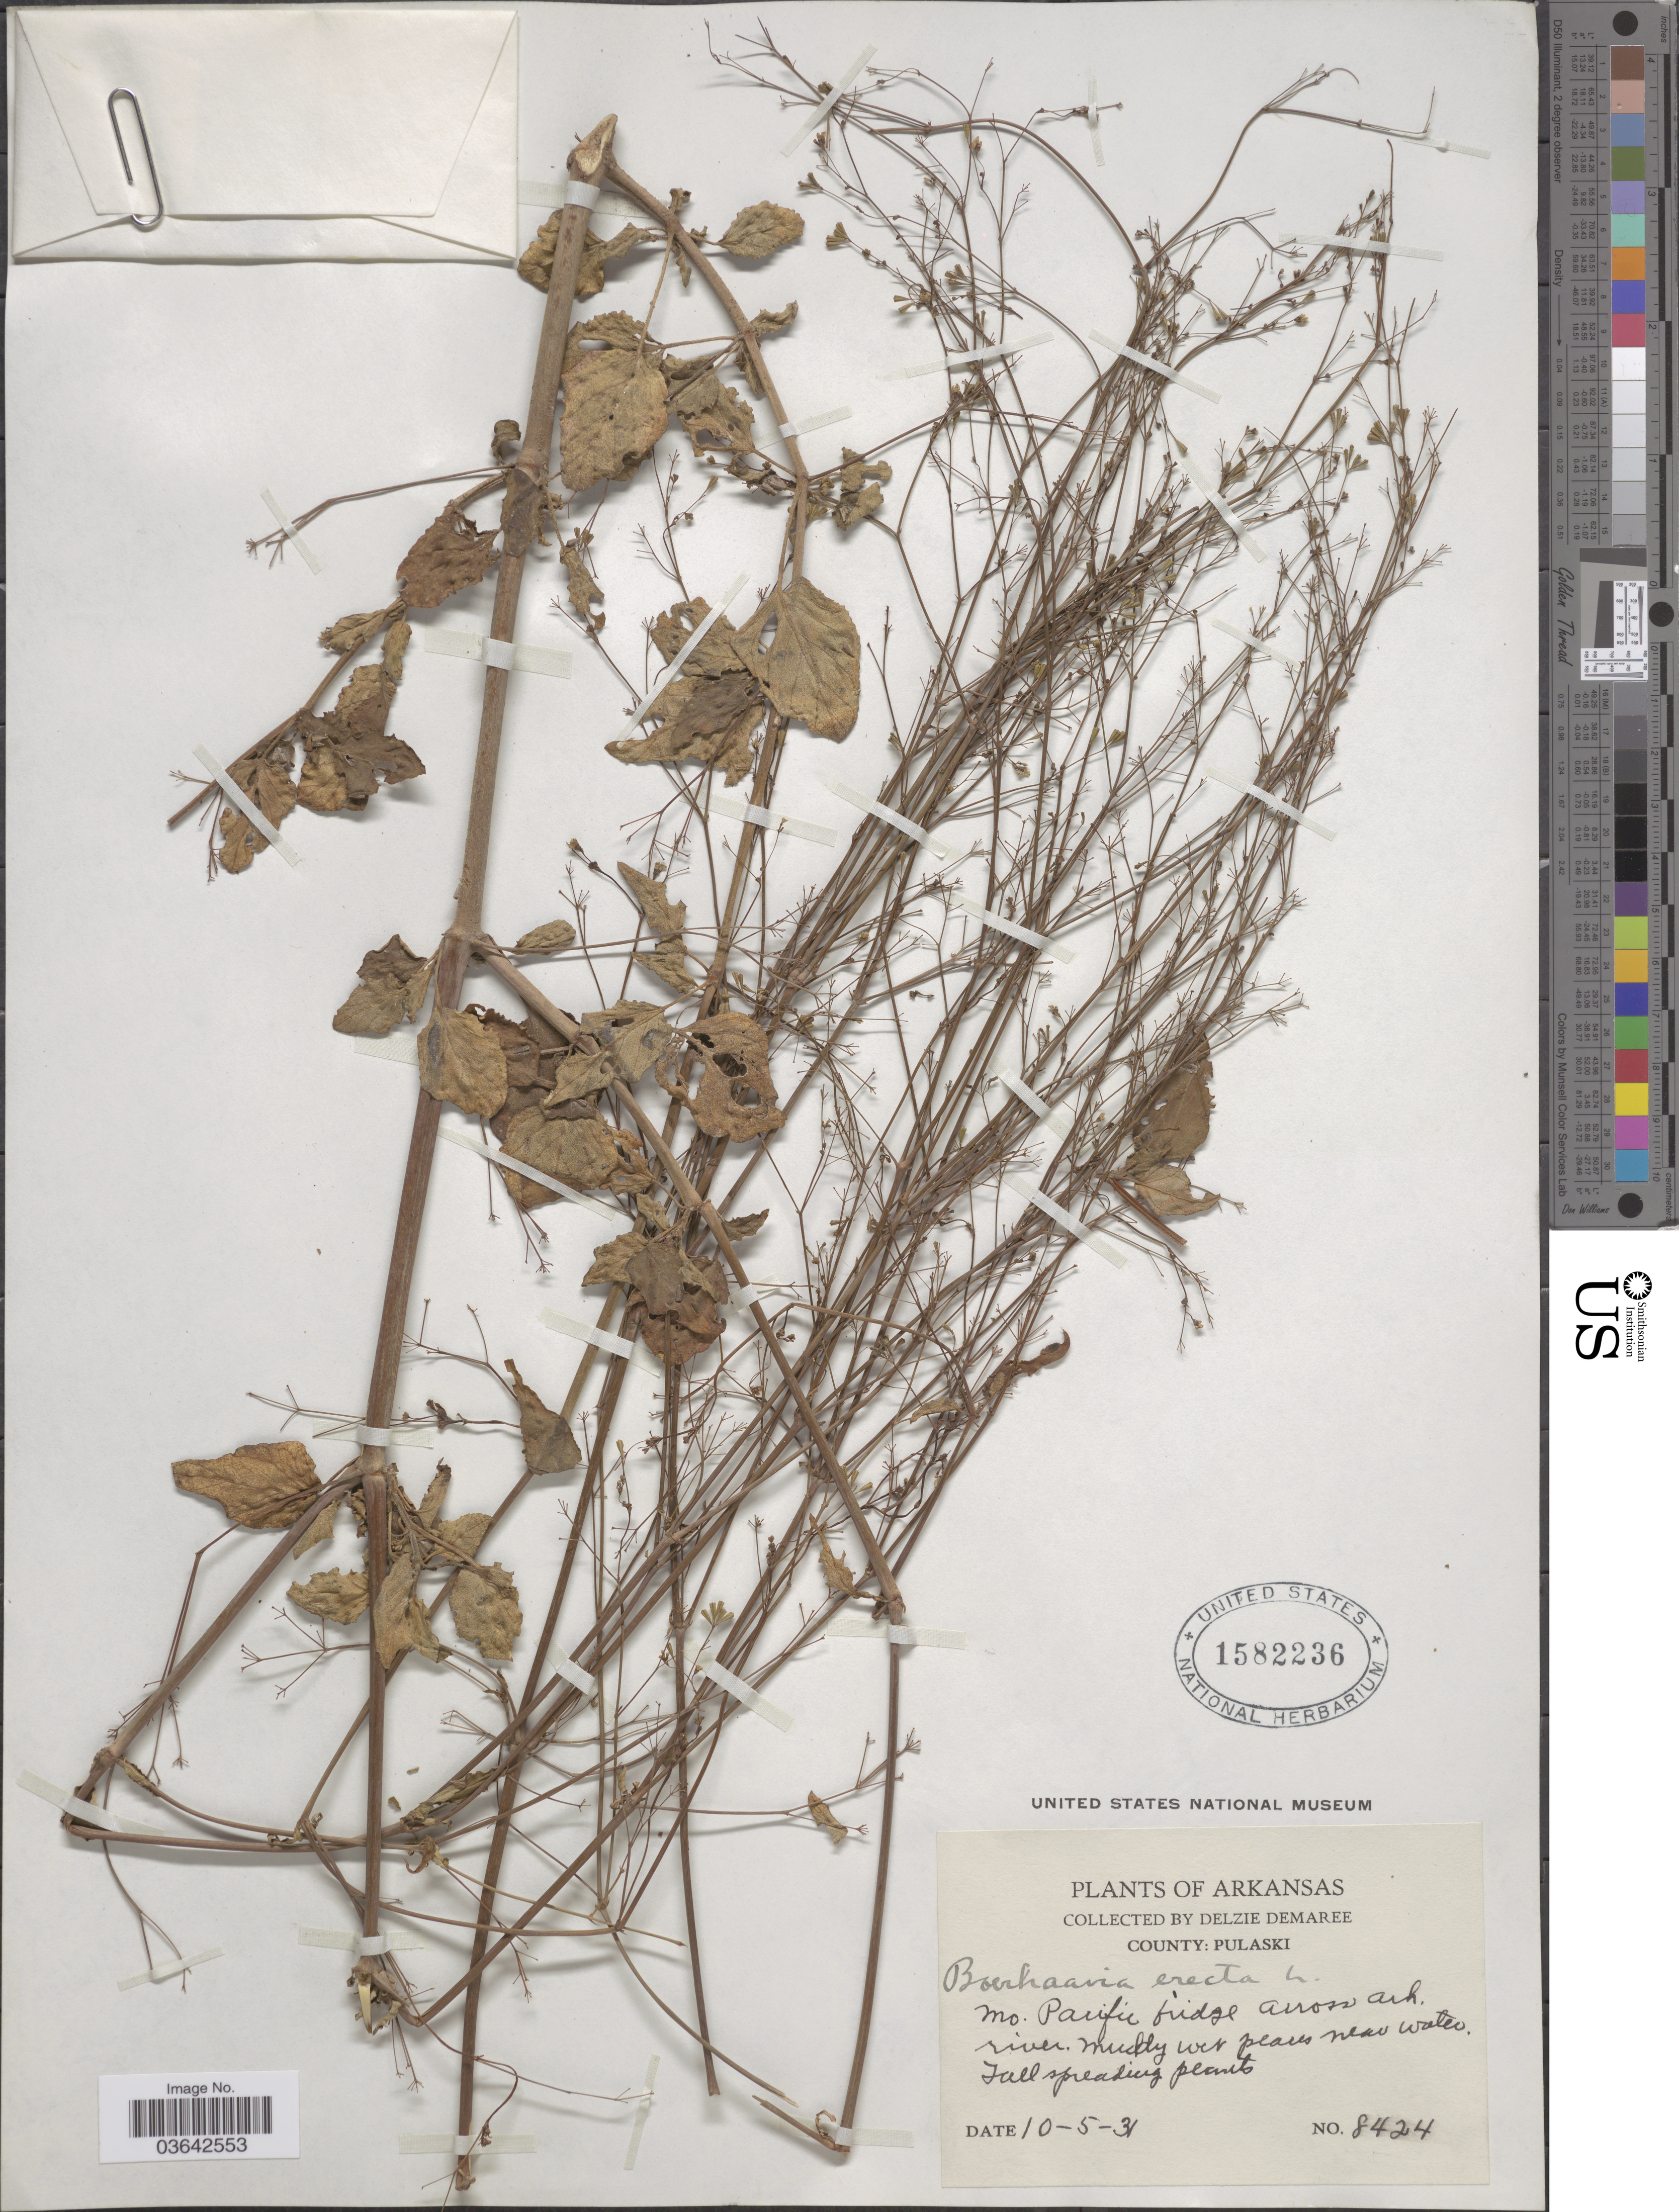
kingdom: Plantae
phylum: Tracheophyta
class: Magnoliopsida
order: Caryophyllales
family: Nyctaginaceae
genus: Boerhavia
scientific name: Boerhavia erecta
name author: L.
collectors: D. Demaree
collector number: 8424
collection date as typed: Transcribed d/m/y: 5/10/31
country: United States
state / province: Arkansas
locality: County: Pulaski. Mo. Pacific fridge across ark. river.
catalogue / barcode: US 1582236